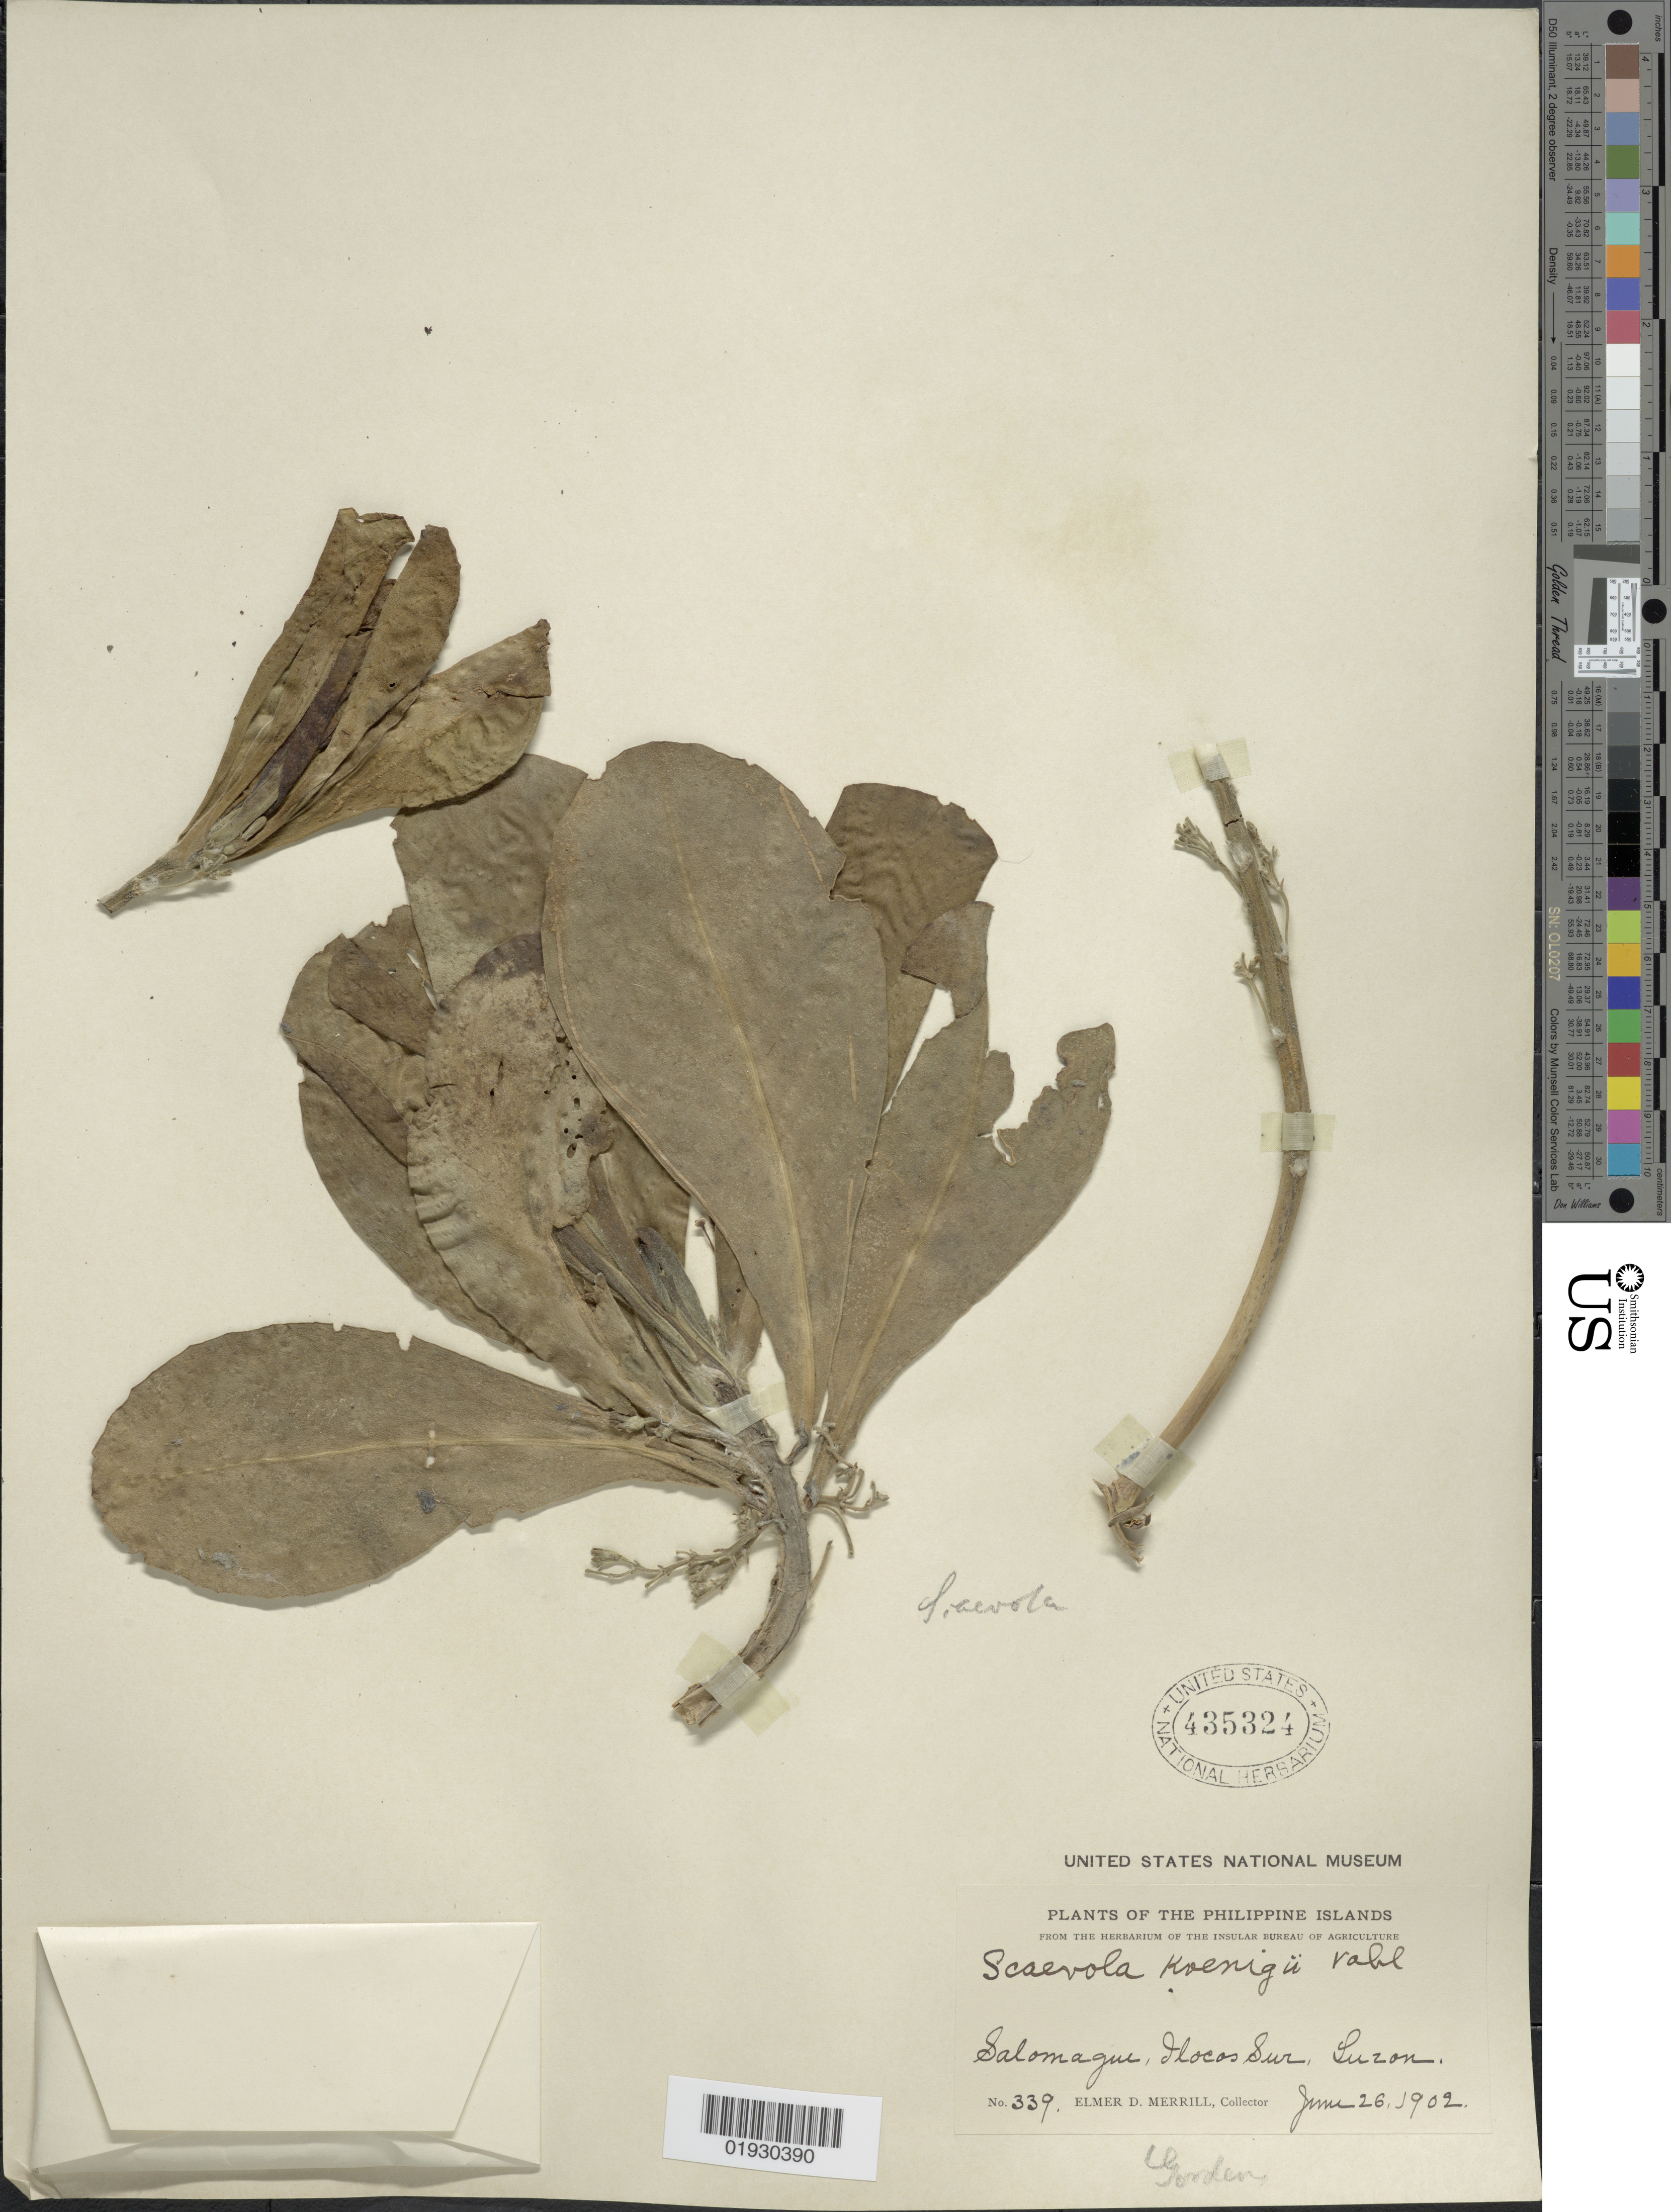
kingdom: Plantae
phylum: Tracheophyta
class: Magnoliopsida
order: Asterales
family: Goodeniaceae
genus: Scaevola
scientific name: Scaevola taccada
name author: (Gaertn.) Roxb.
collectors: E. D. Merrill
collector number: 339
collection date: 1902-06-26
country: Philippines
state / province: Ilocos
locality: Philippine Islands. Salomague, Ilocos Sur, Luzon.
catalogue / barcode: US 435324